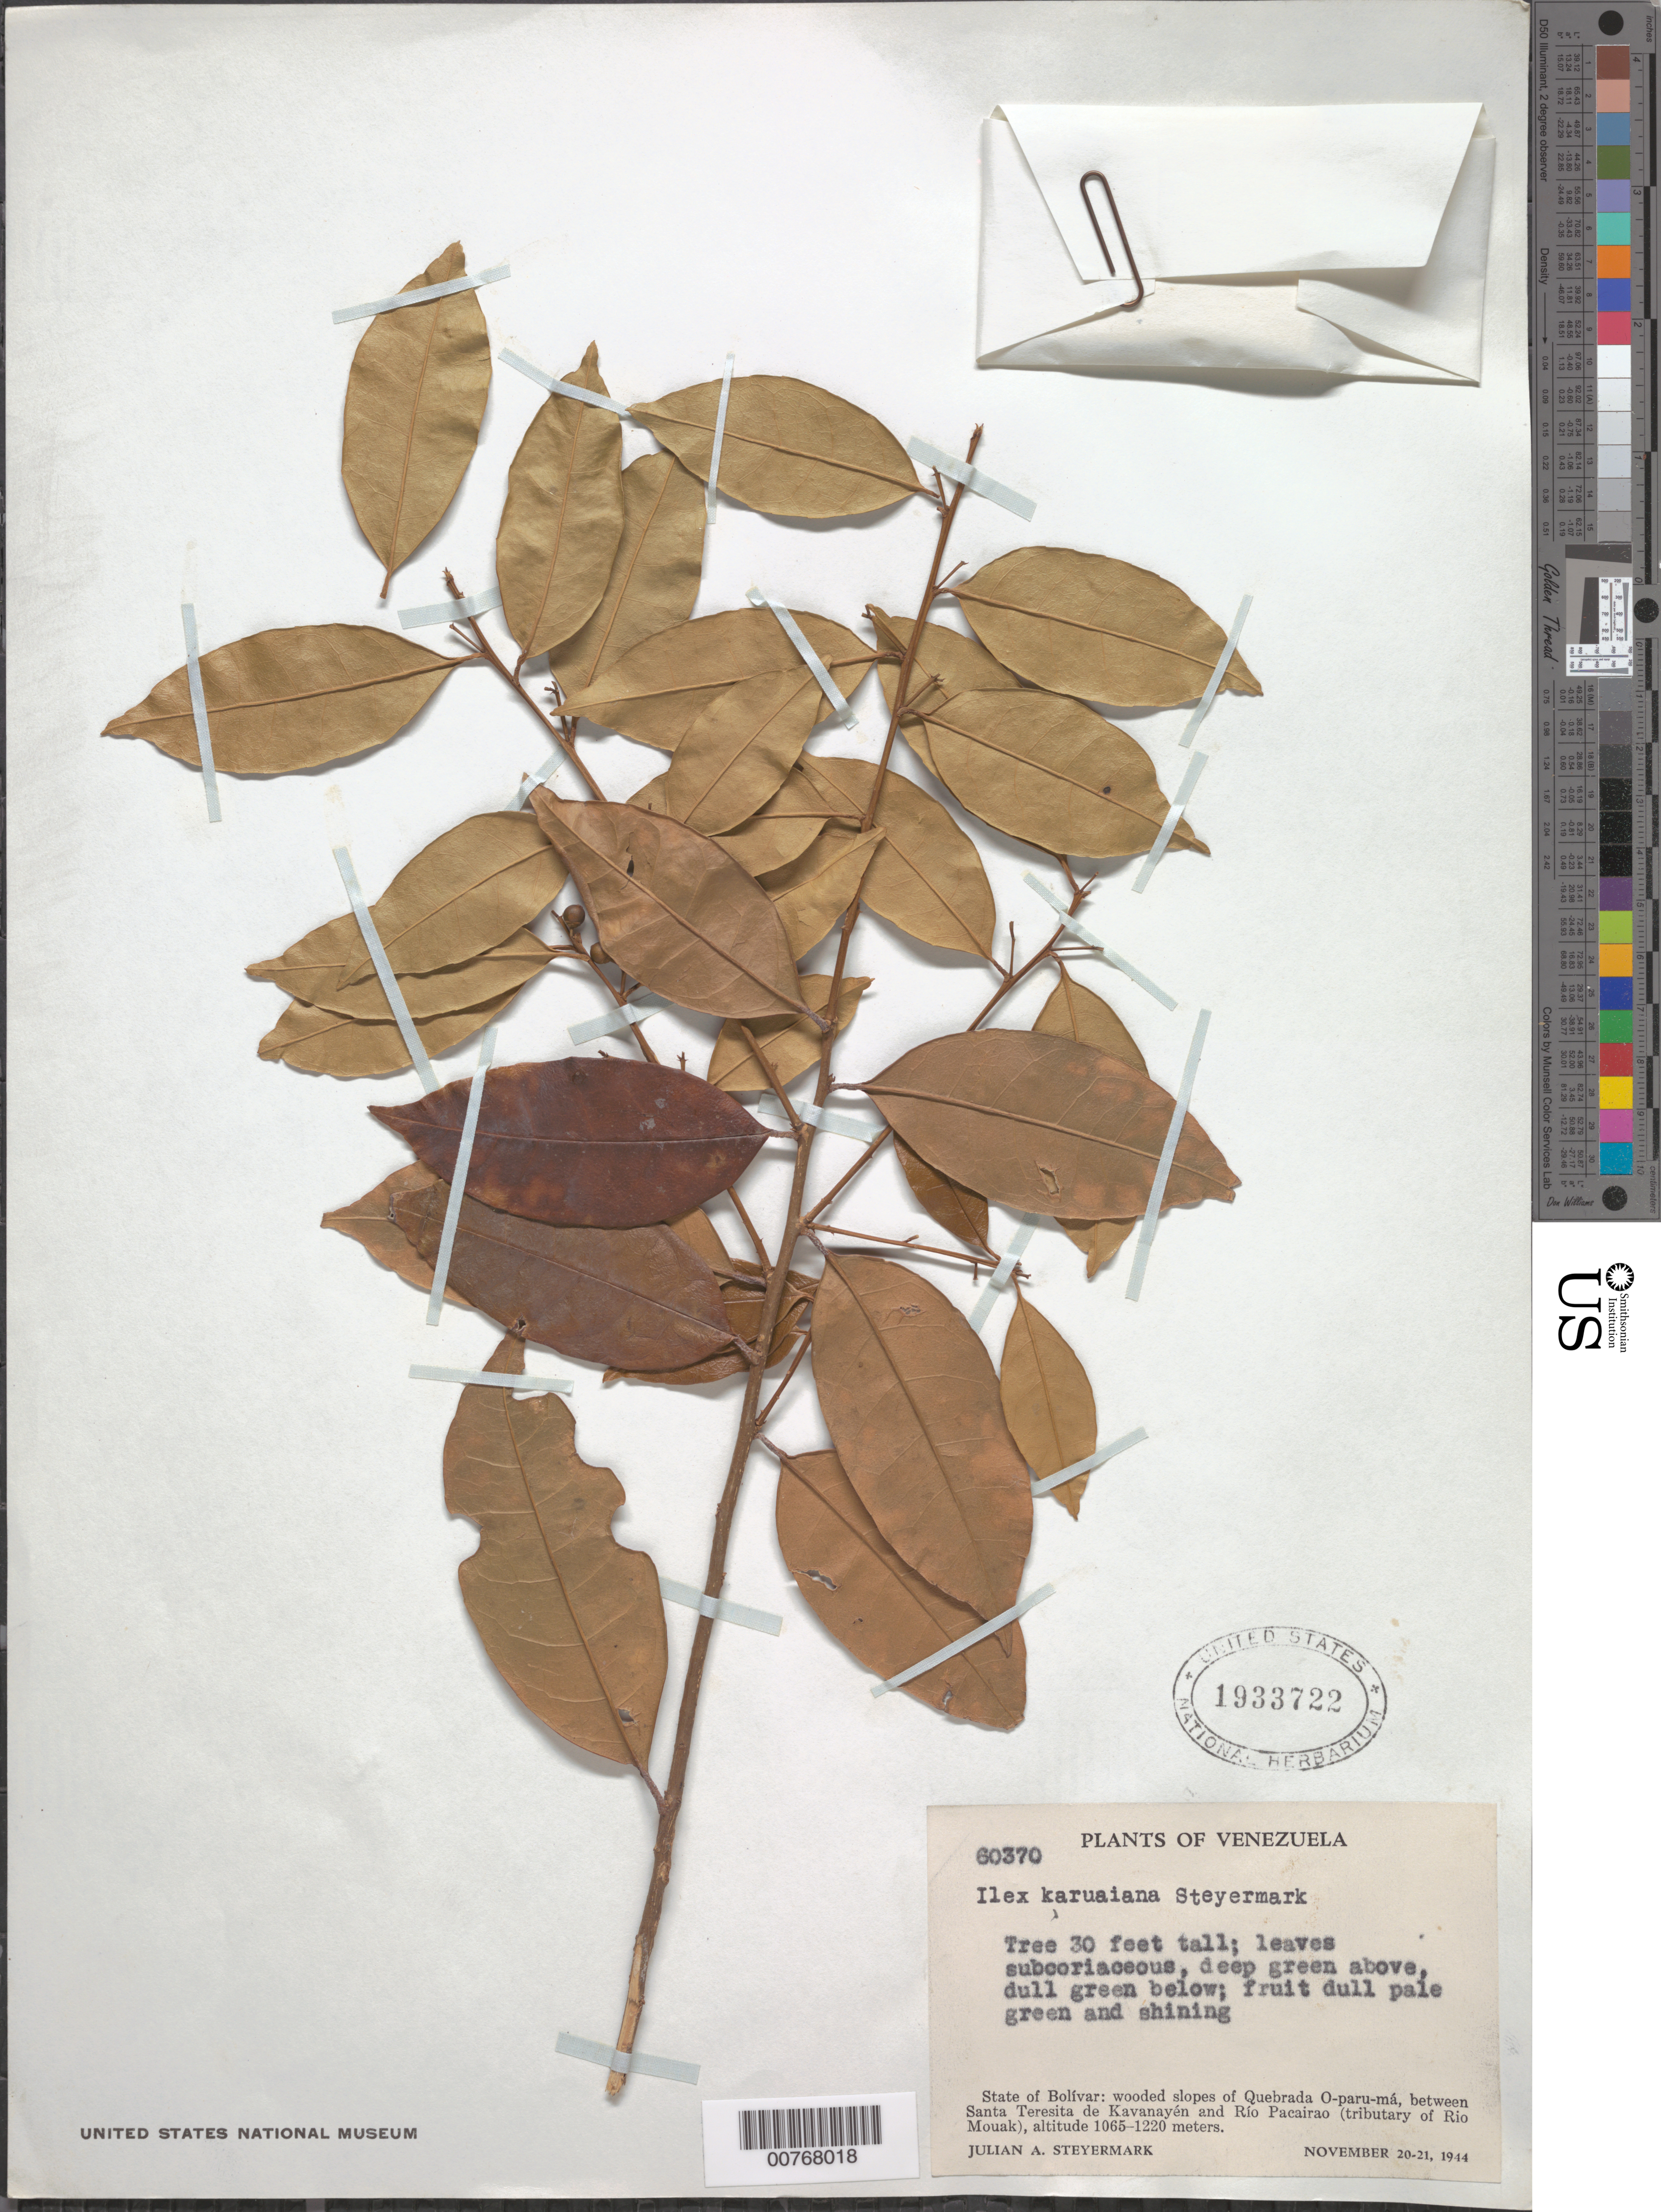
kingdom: Plantae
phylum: Tracheophyta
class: Magnoliopsida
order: Aquifoliales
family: Aquifoliaceae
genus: Ilex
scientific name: Ilex jenmanii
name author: Loes.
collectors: J. Steyermark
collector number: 60370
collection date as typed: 20-Nov-44 to 21-Nov-44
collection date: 1944-11-20/1944-11-21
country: Venezuela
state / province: Bolívar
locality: Quebrada O-paru-má, between Santa Teresita de Kavanayén and Río Pacairao (trib. of Río Mouak)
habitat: Wooded slopes of quebrada (ravine)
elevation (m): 1065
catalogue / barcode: US 1933722